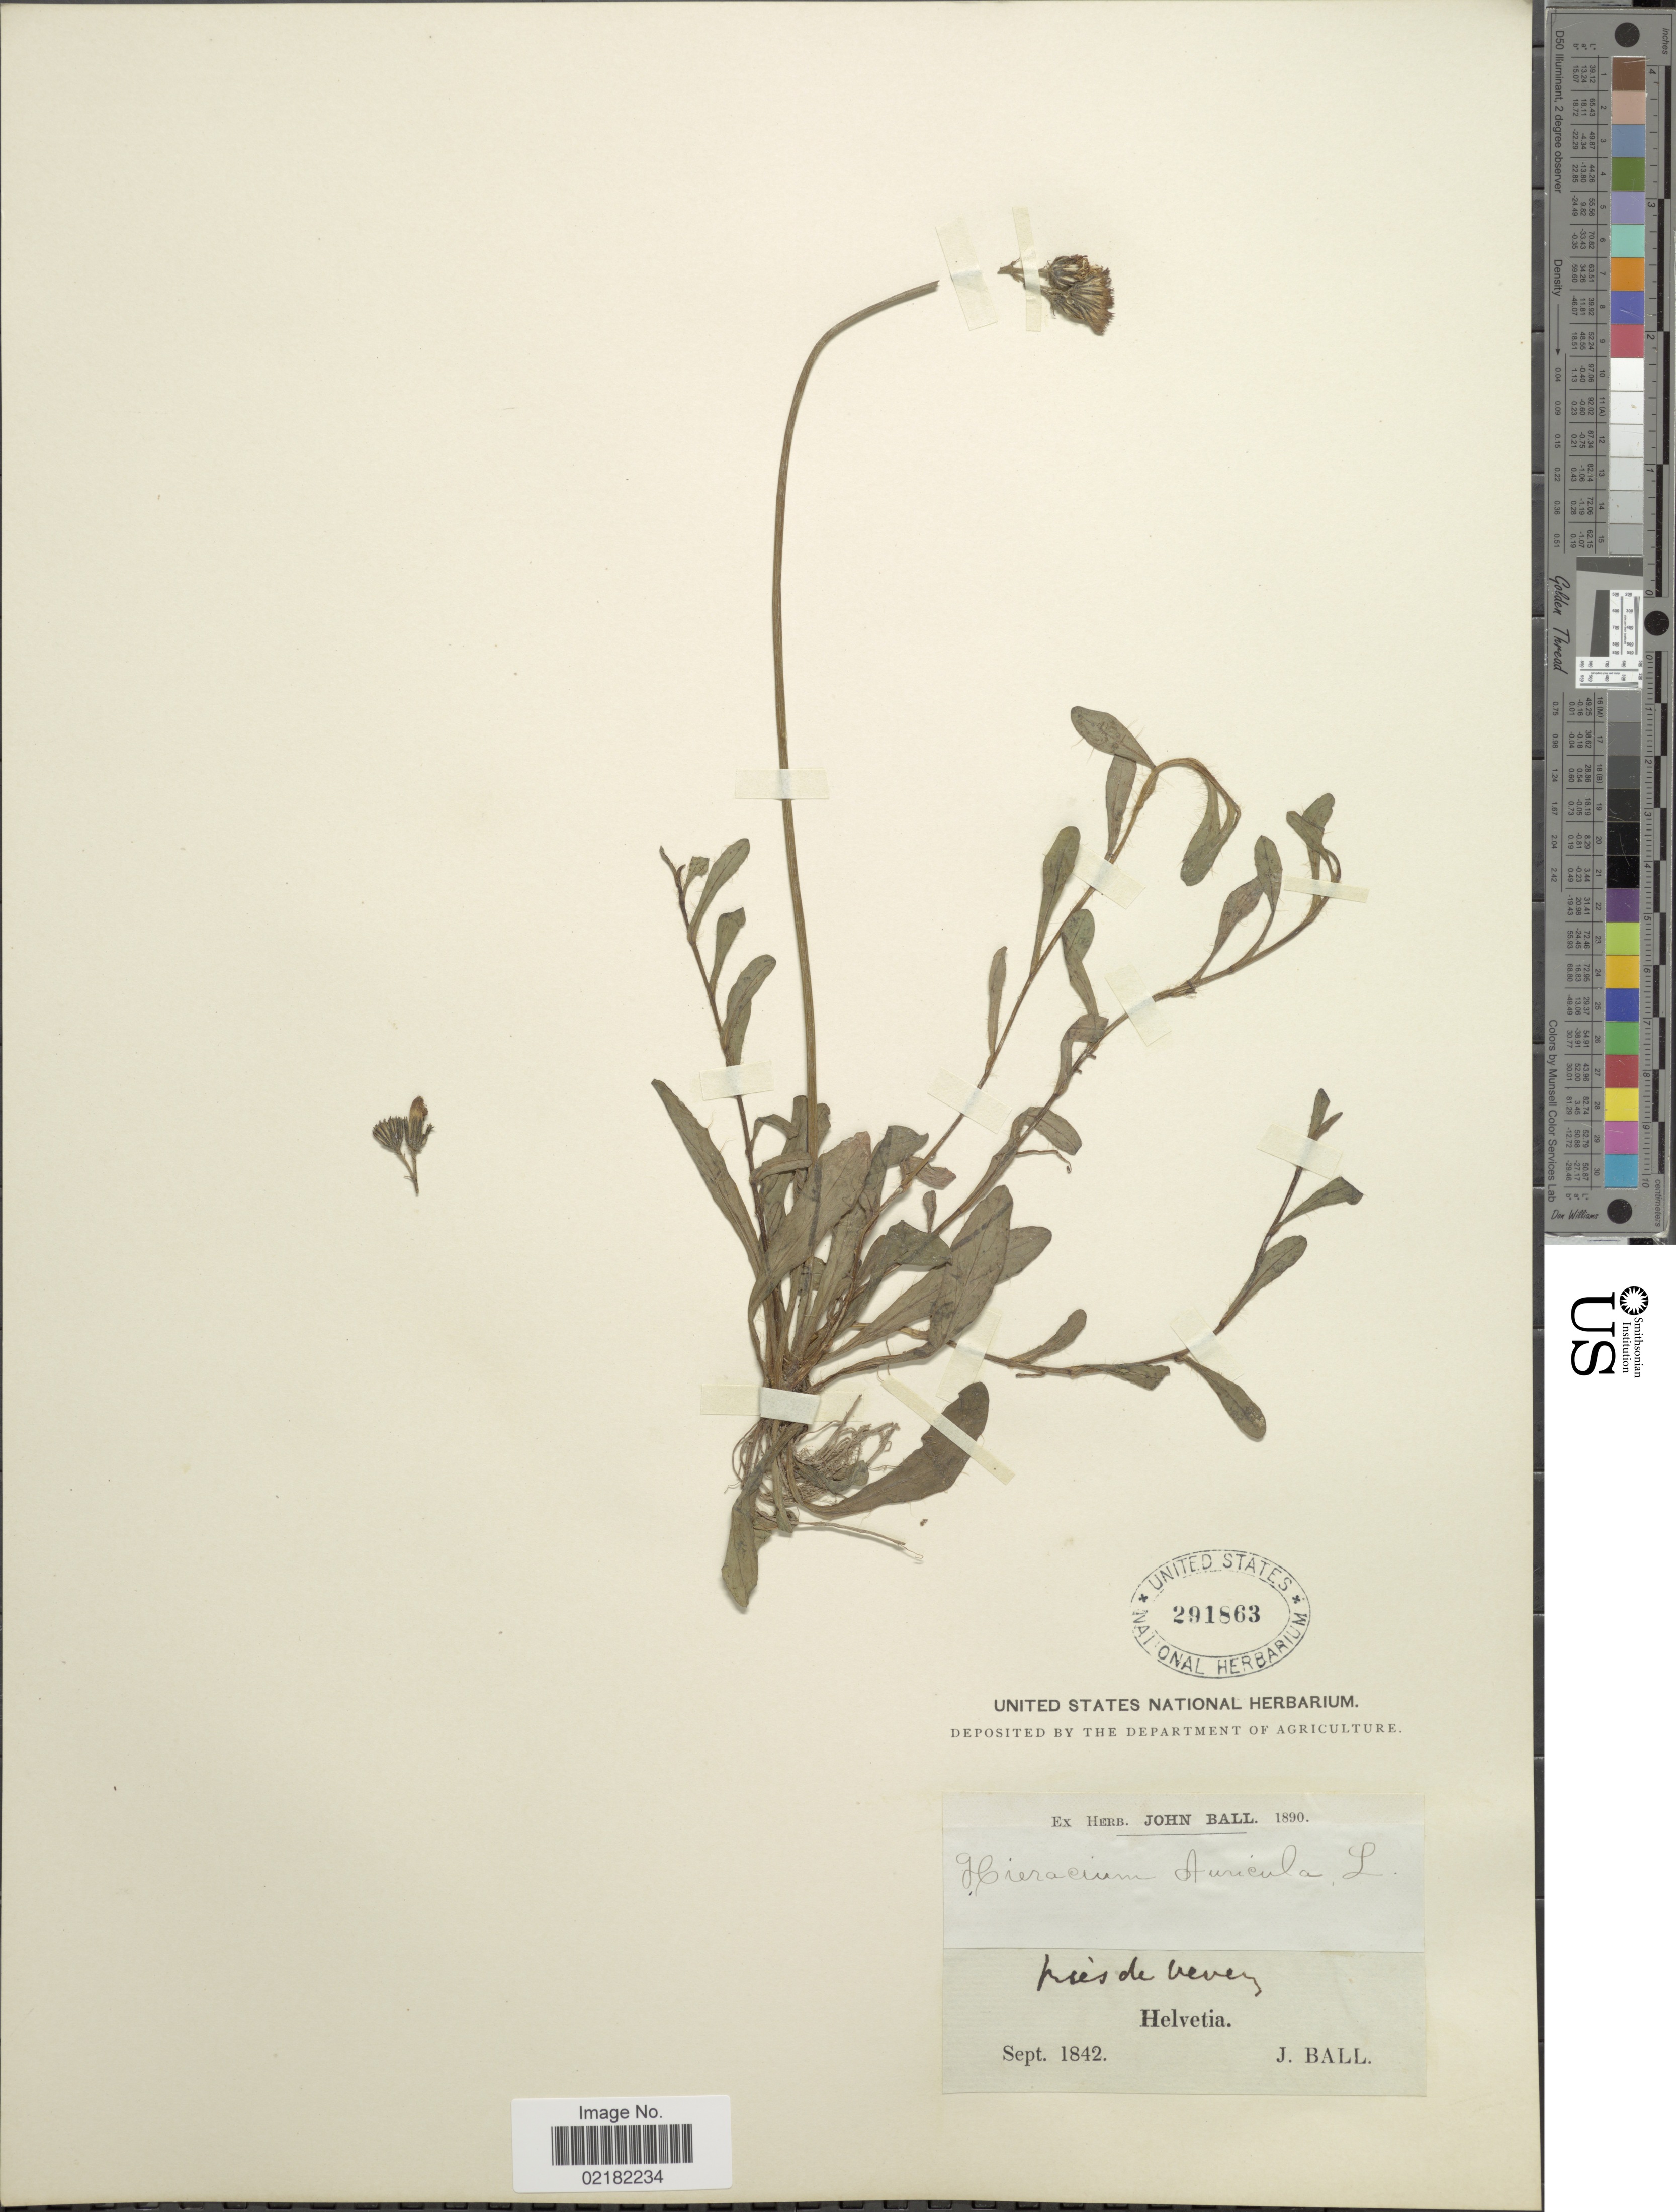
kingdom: Plantae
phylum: Tracheophyta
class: Magnoliopsida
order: Asterales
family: Asteraceae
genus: Pilosella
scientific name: Pilosella floribunda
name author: (Wimm. & Grab.) Fr. a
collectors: J. Ball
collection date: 1842-09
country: Switzerland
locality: Helvetia, près de Vevey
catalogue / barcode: US 291863